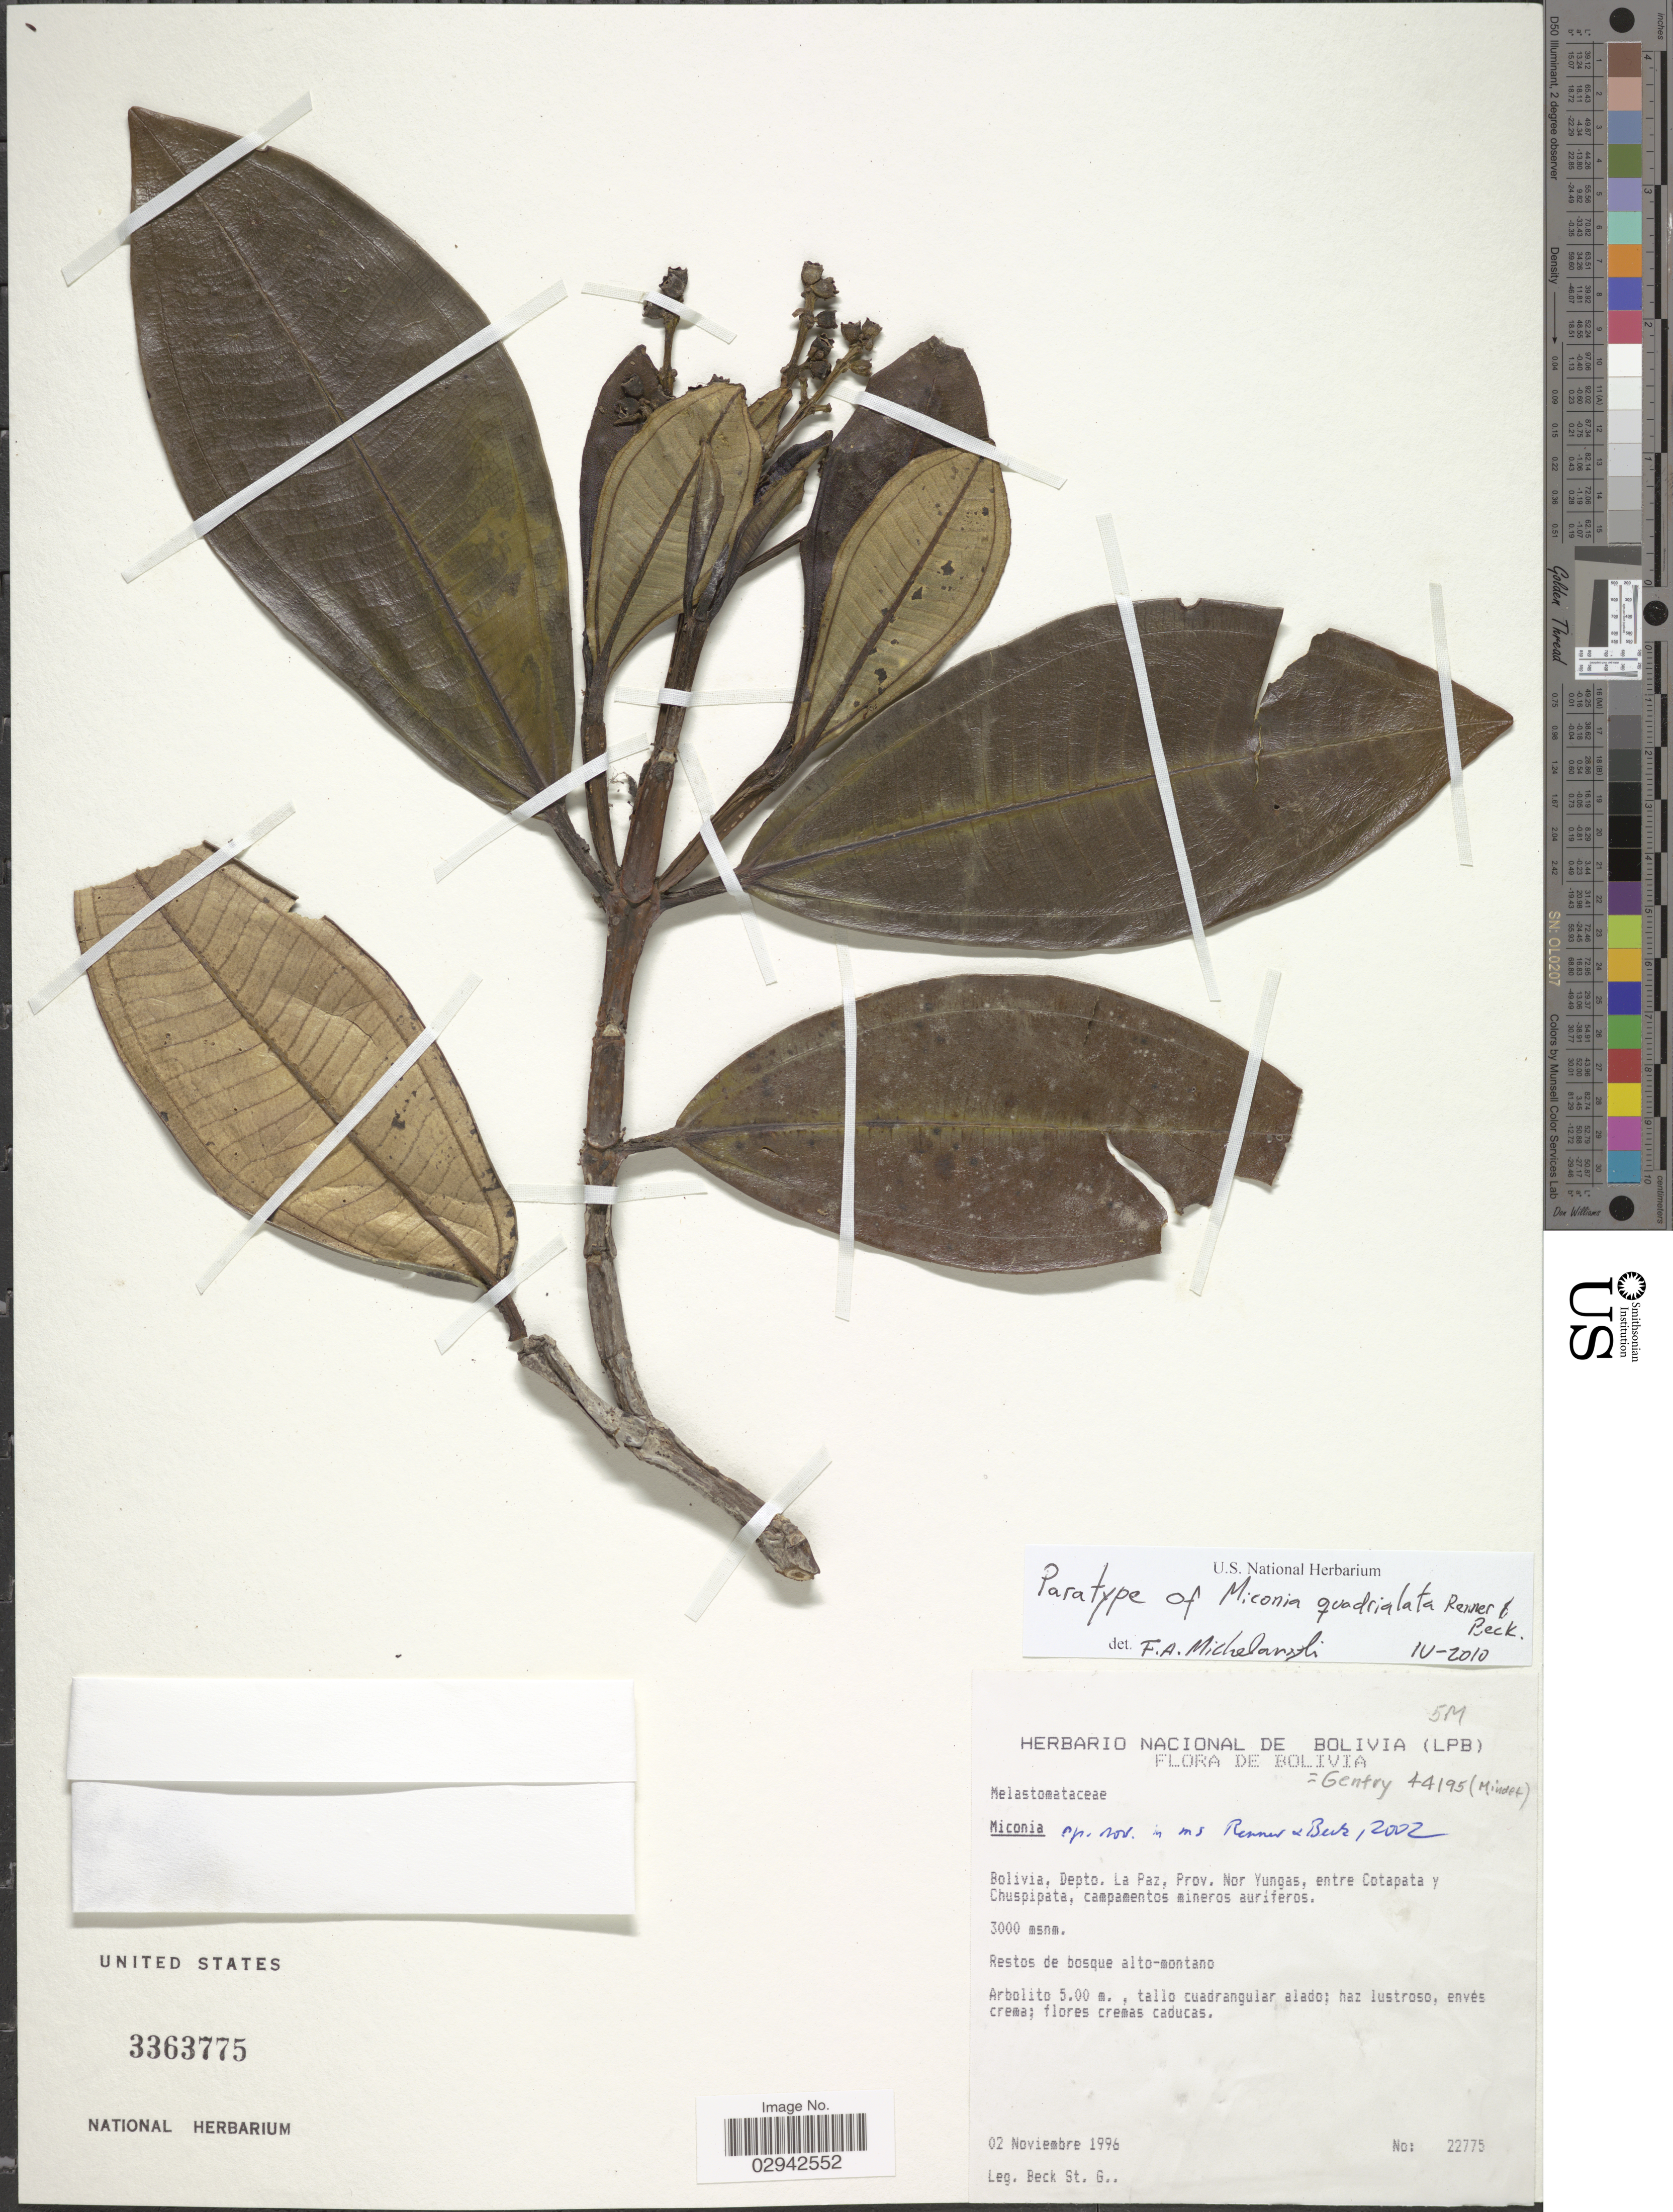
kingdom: Plantae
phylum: Tracheophyta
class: Magnoliopsida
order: Myrtales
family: Melastomataceae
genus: Miconia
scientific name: Miconia quadrialata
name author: S.S. Renner & S. Beck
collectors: S. G. Beck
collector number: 22775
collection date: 1996-11-02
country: Bolivia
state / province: La Paz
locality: Depto. La Paz, Prov. Nor Yungas, entre Cotapata y Chuspipata, campamentos mineros auríferos.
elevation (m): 3000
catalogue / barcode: US 3363775